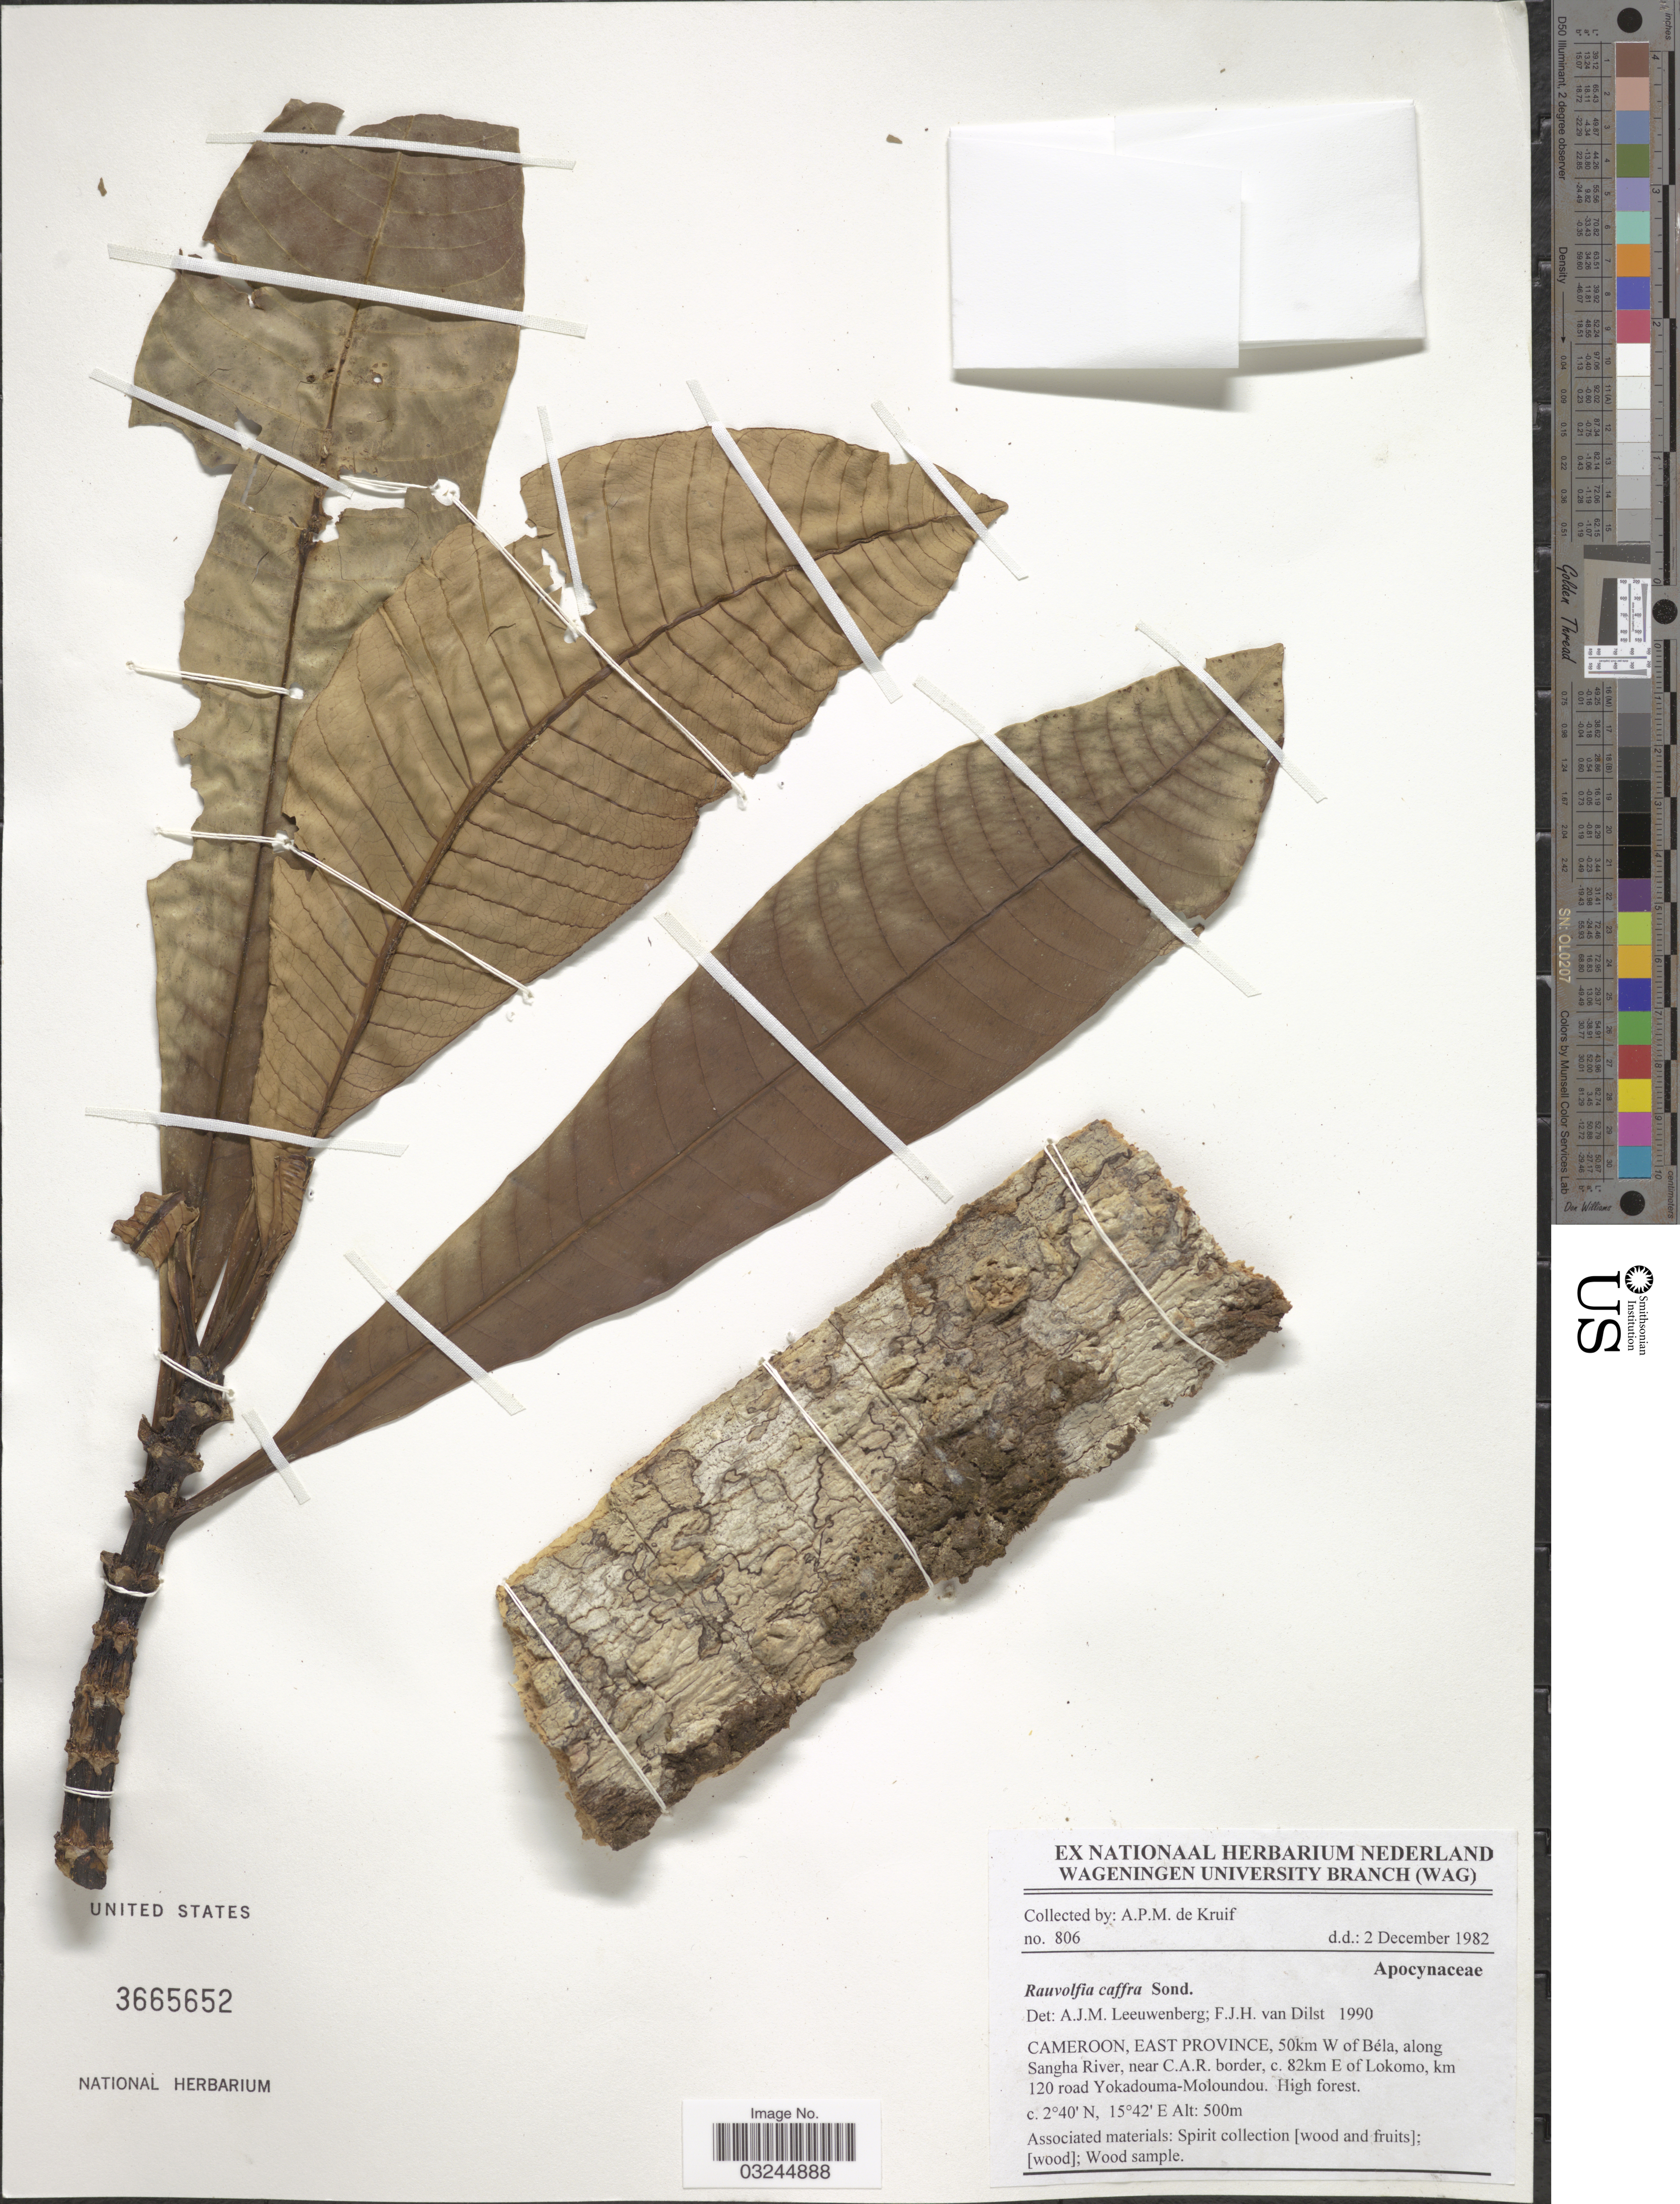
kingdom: Plantae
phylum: Tracheophyta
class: Magnoliopsida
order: Gentianales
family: Apocynaceae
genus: Rauvolfia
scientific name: Rauvolfia caffra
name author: Sond.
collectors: A. P. de Kruif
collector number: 806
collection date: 1982-12-02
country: Cameroon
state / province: Est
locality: East Province, 50km W of Béla, along Sangha River, near C.A.R. border, c. 82km E of Lokomo, km 120 road Yokadouma-Moloundou.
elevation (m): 500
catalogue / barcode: US 3665652